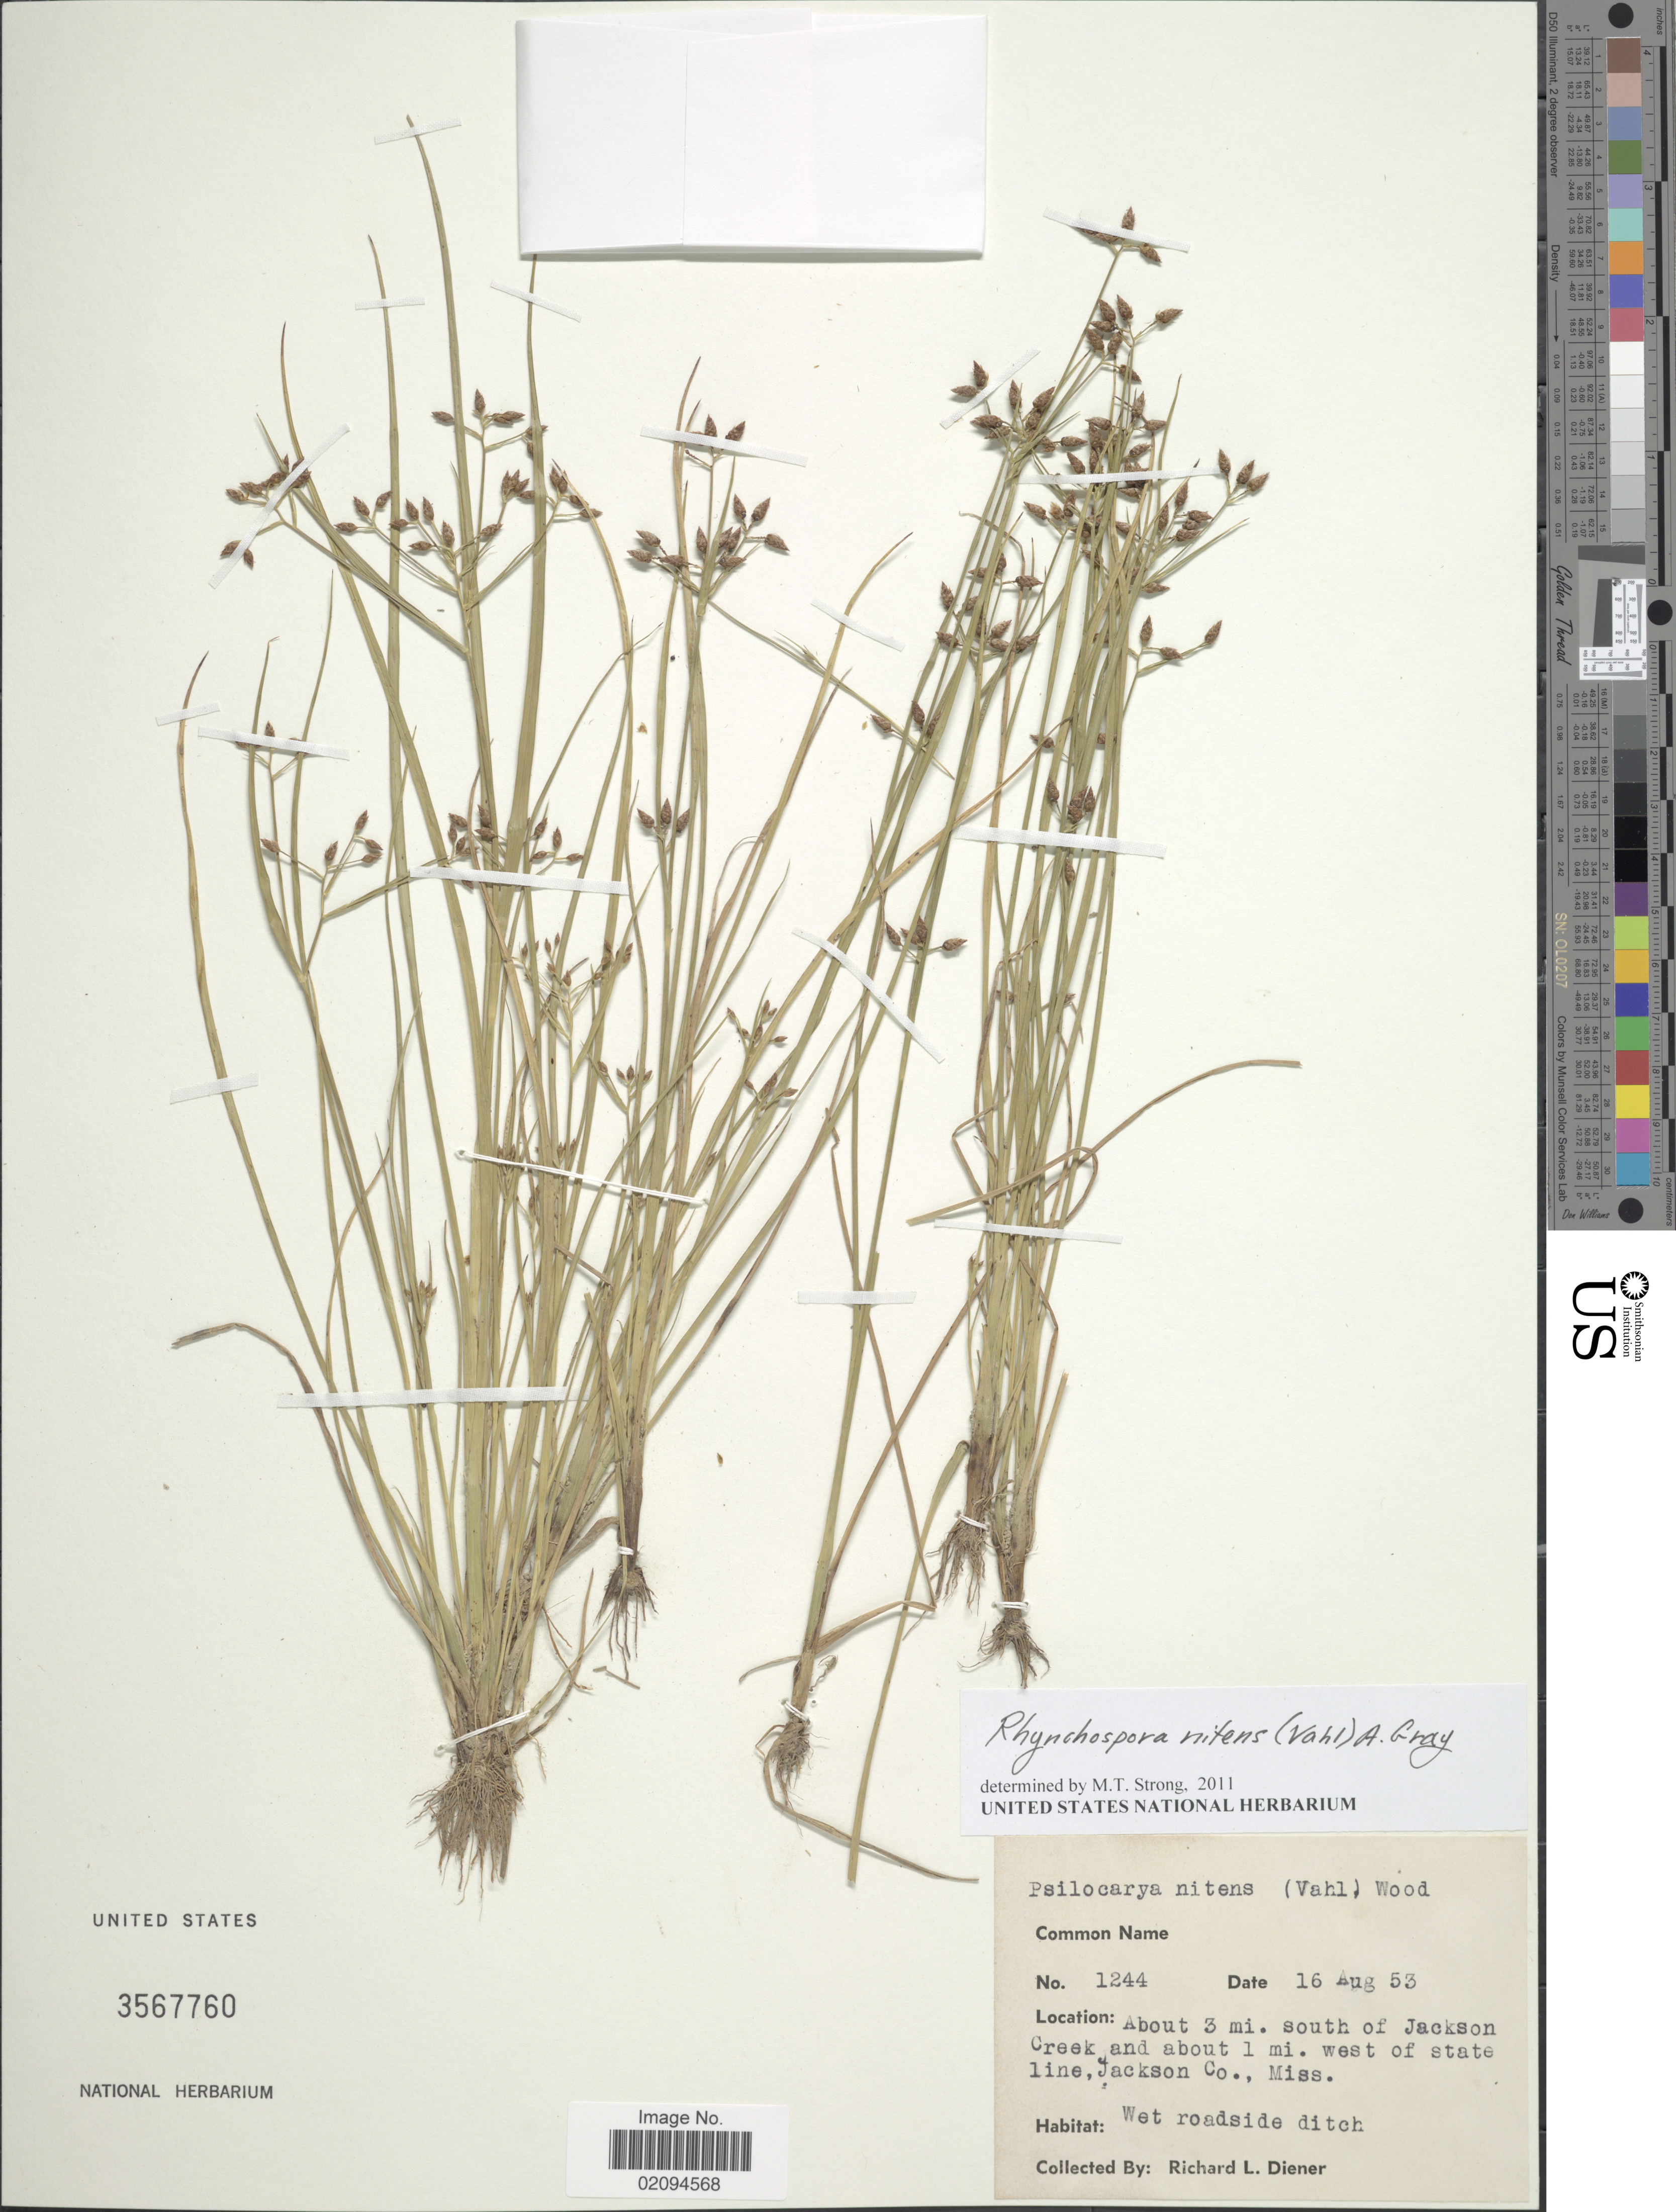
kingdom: Plantae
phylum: Tracheophyta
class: Liliopsida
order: Poales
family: Cyperaceae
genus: Rhynchospora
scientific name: Rhynchospora nitens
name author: (Vahl) A. Gray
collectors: R. Diener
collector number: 1244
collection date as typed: Transcribed d/m/y: 16/8/53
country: United States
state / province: Mississippi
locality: About 3 mi. south of Jackson Creek and about 1 mi. west of state line, Jackson Co.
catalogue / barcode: US 3567760